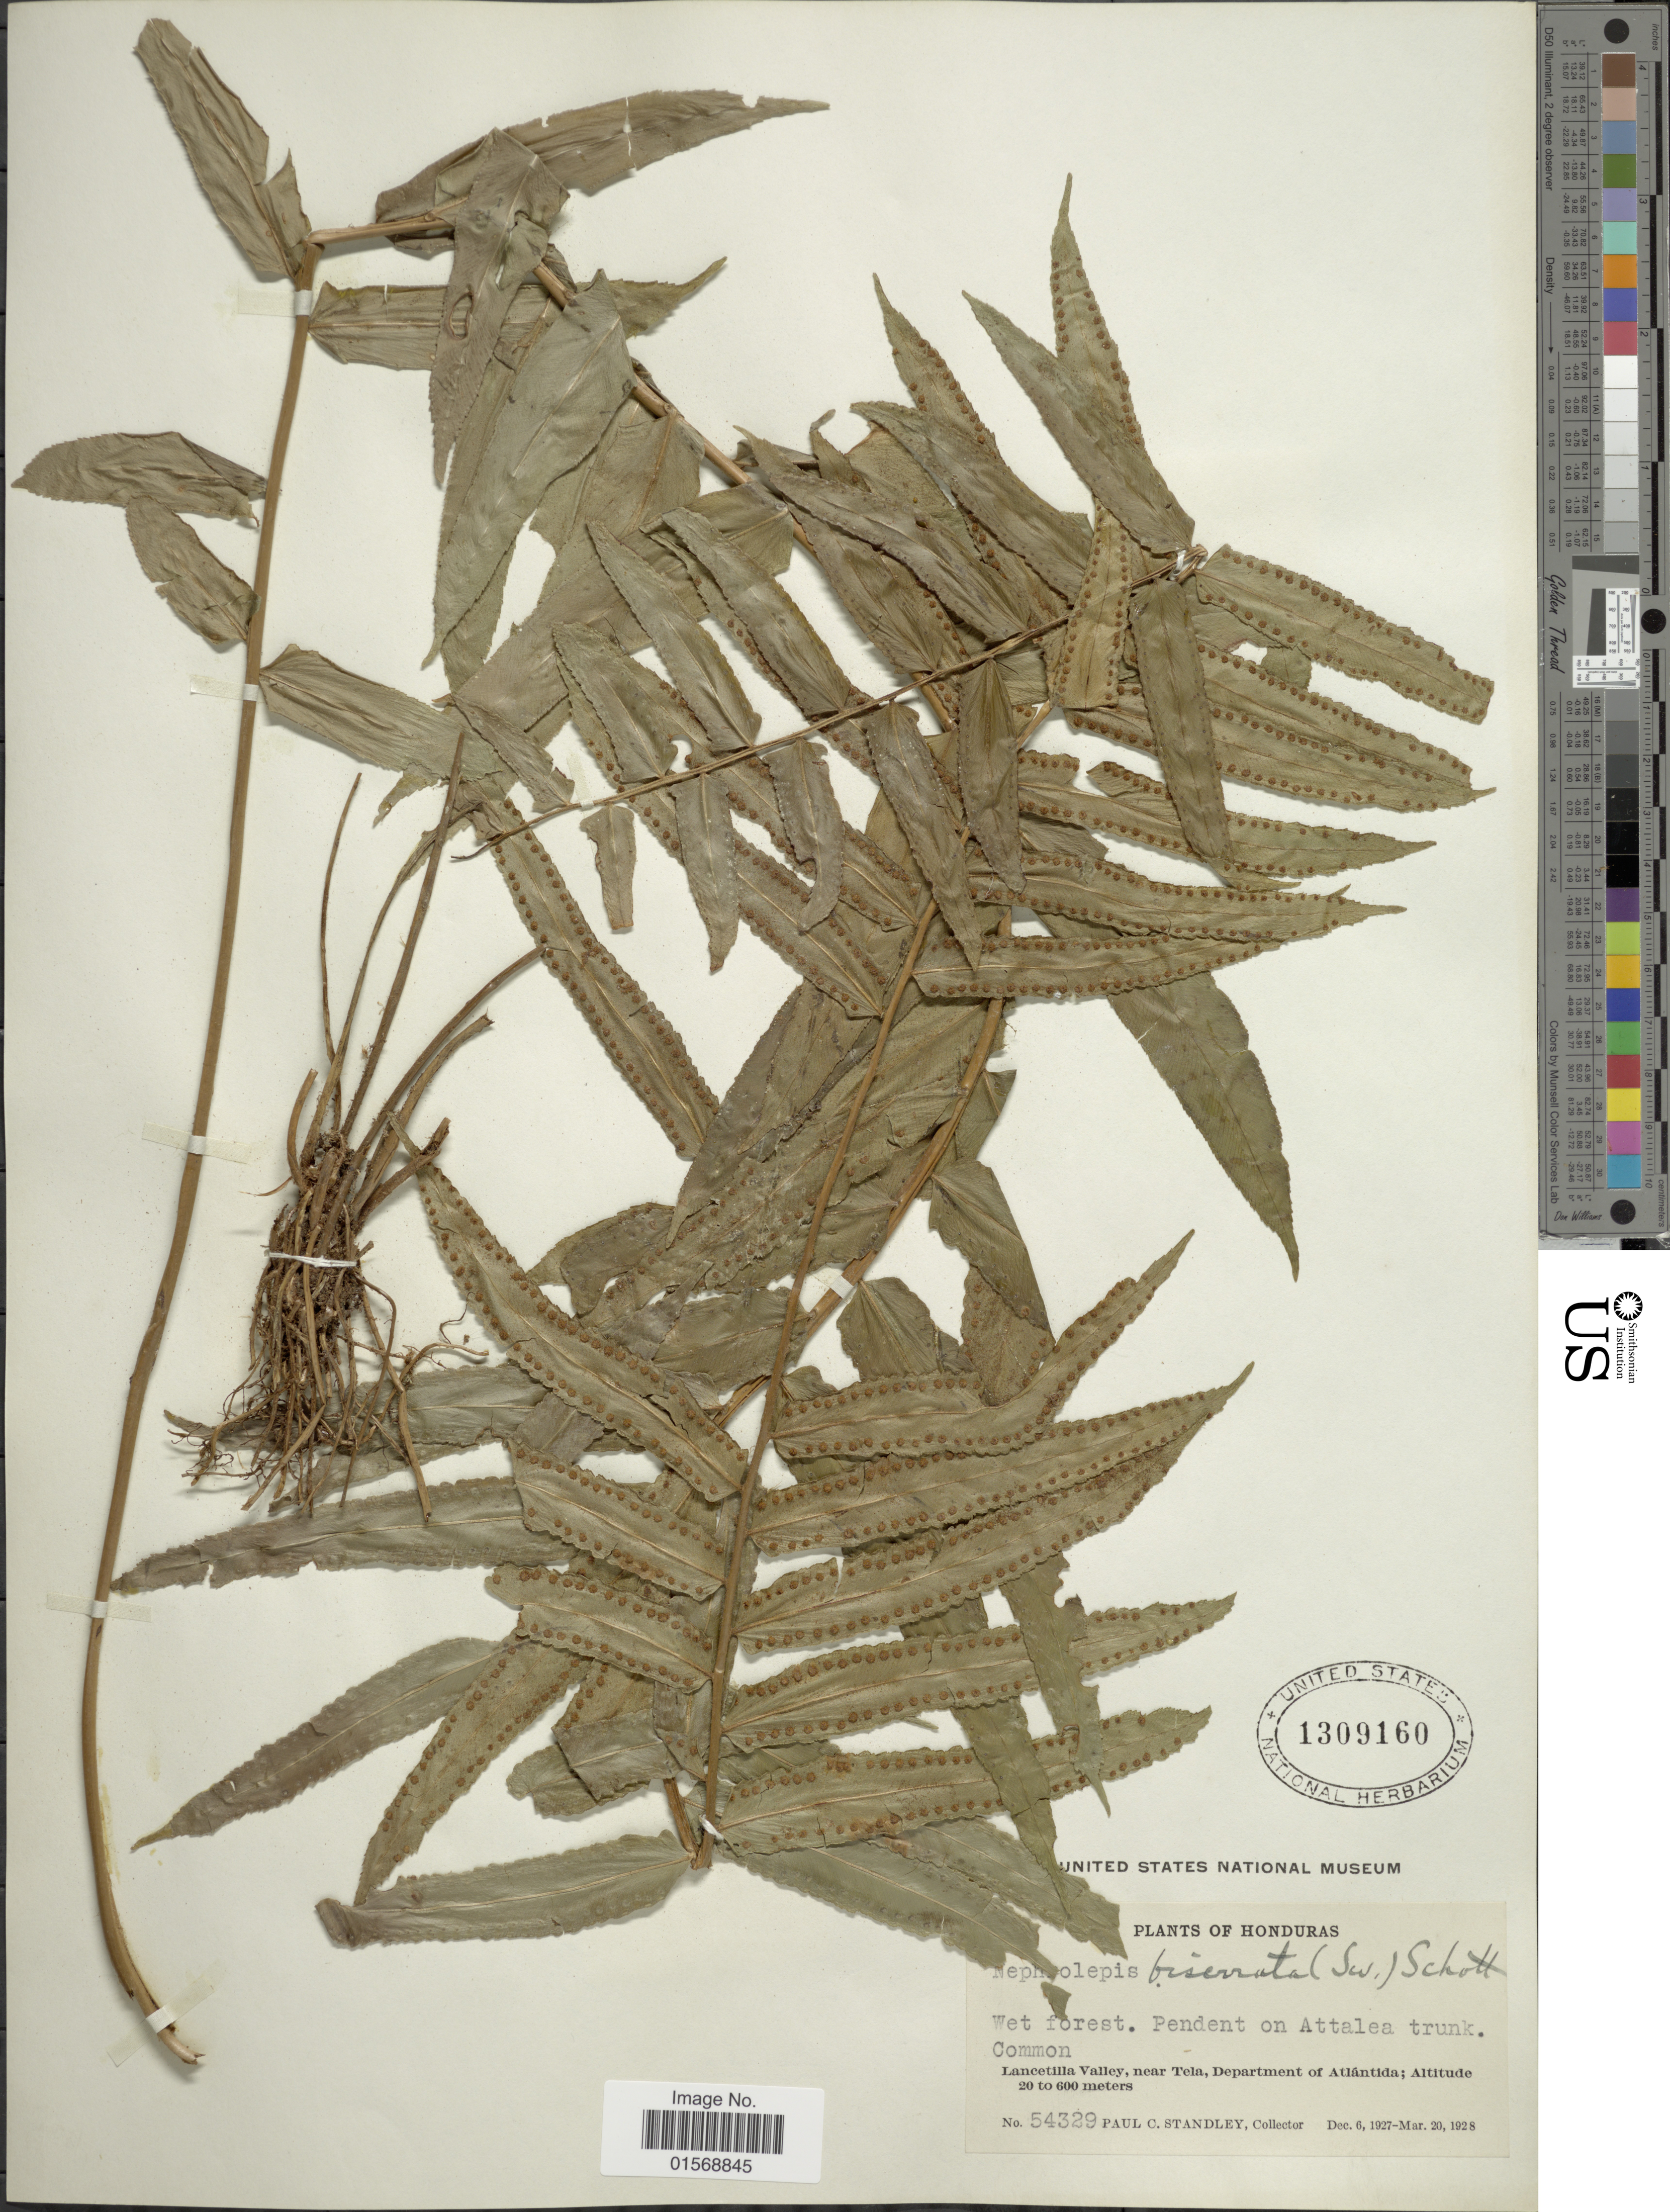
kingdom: Plantae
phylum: Tracheophyta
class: Polypodiopsida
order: Polypodiales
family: Nephrolepidaceae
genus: Nephrolepis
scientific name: Nephrolepis biserrata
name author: (Sw.) Schott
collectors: P. C. Standley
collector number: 54329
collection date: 1927-12-06/1928-03-20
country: Honduras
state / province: Atlántida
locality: Honduras, Lancetilla Valley, near Tela, Department of Atlantida.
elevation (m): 20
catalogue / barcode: US 1309160